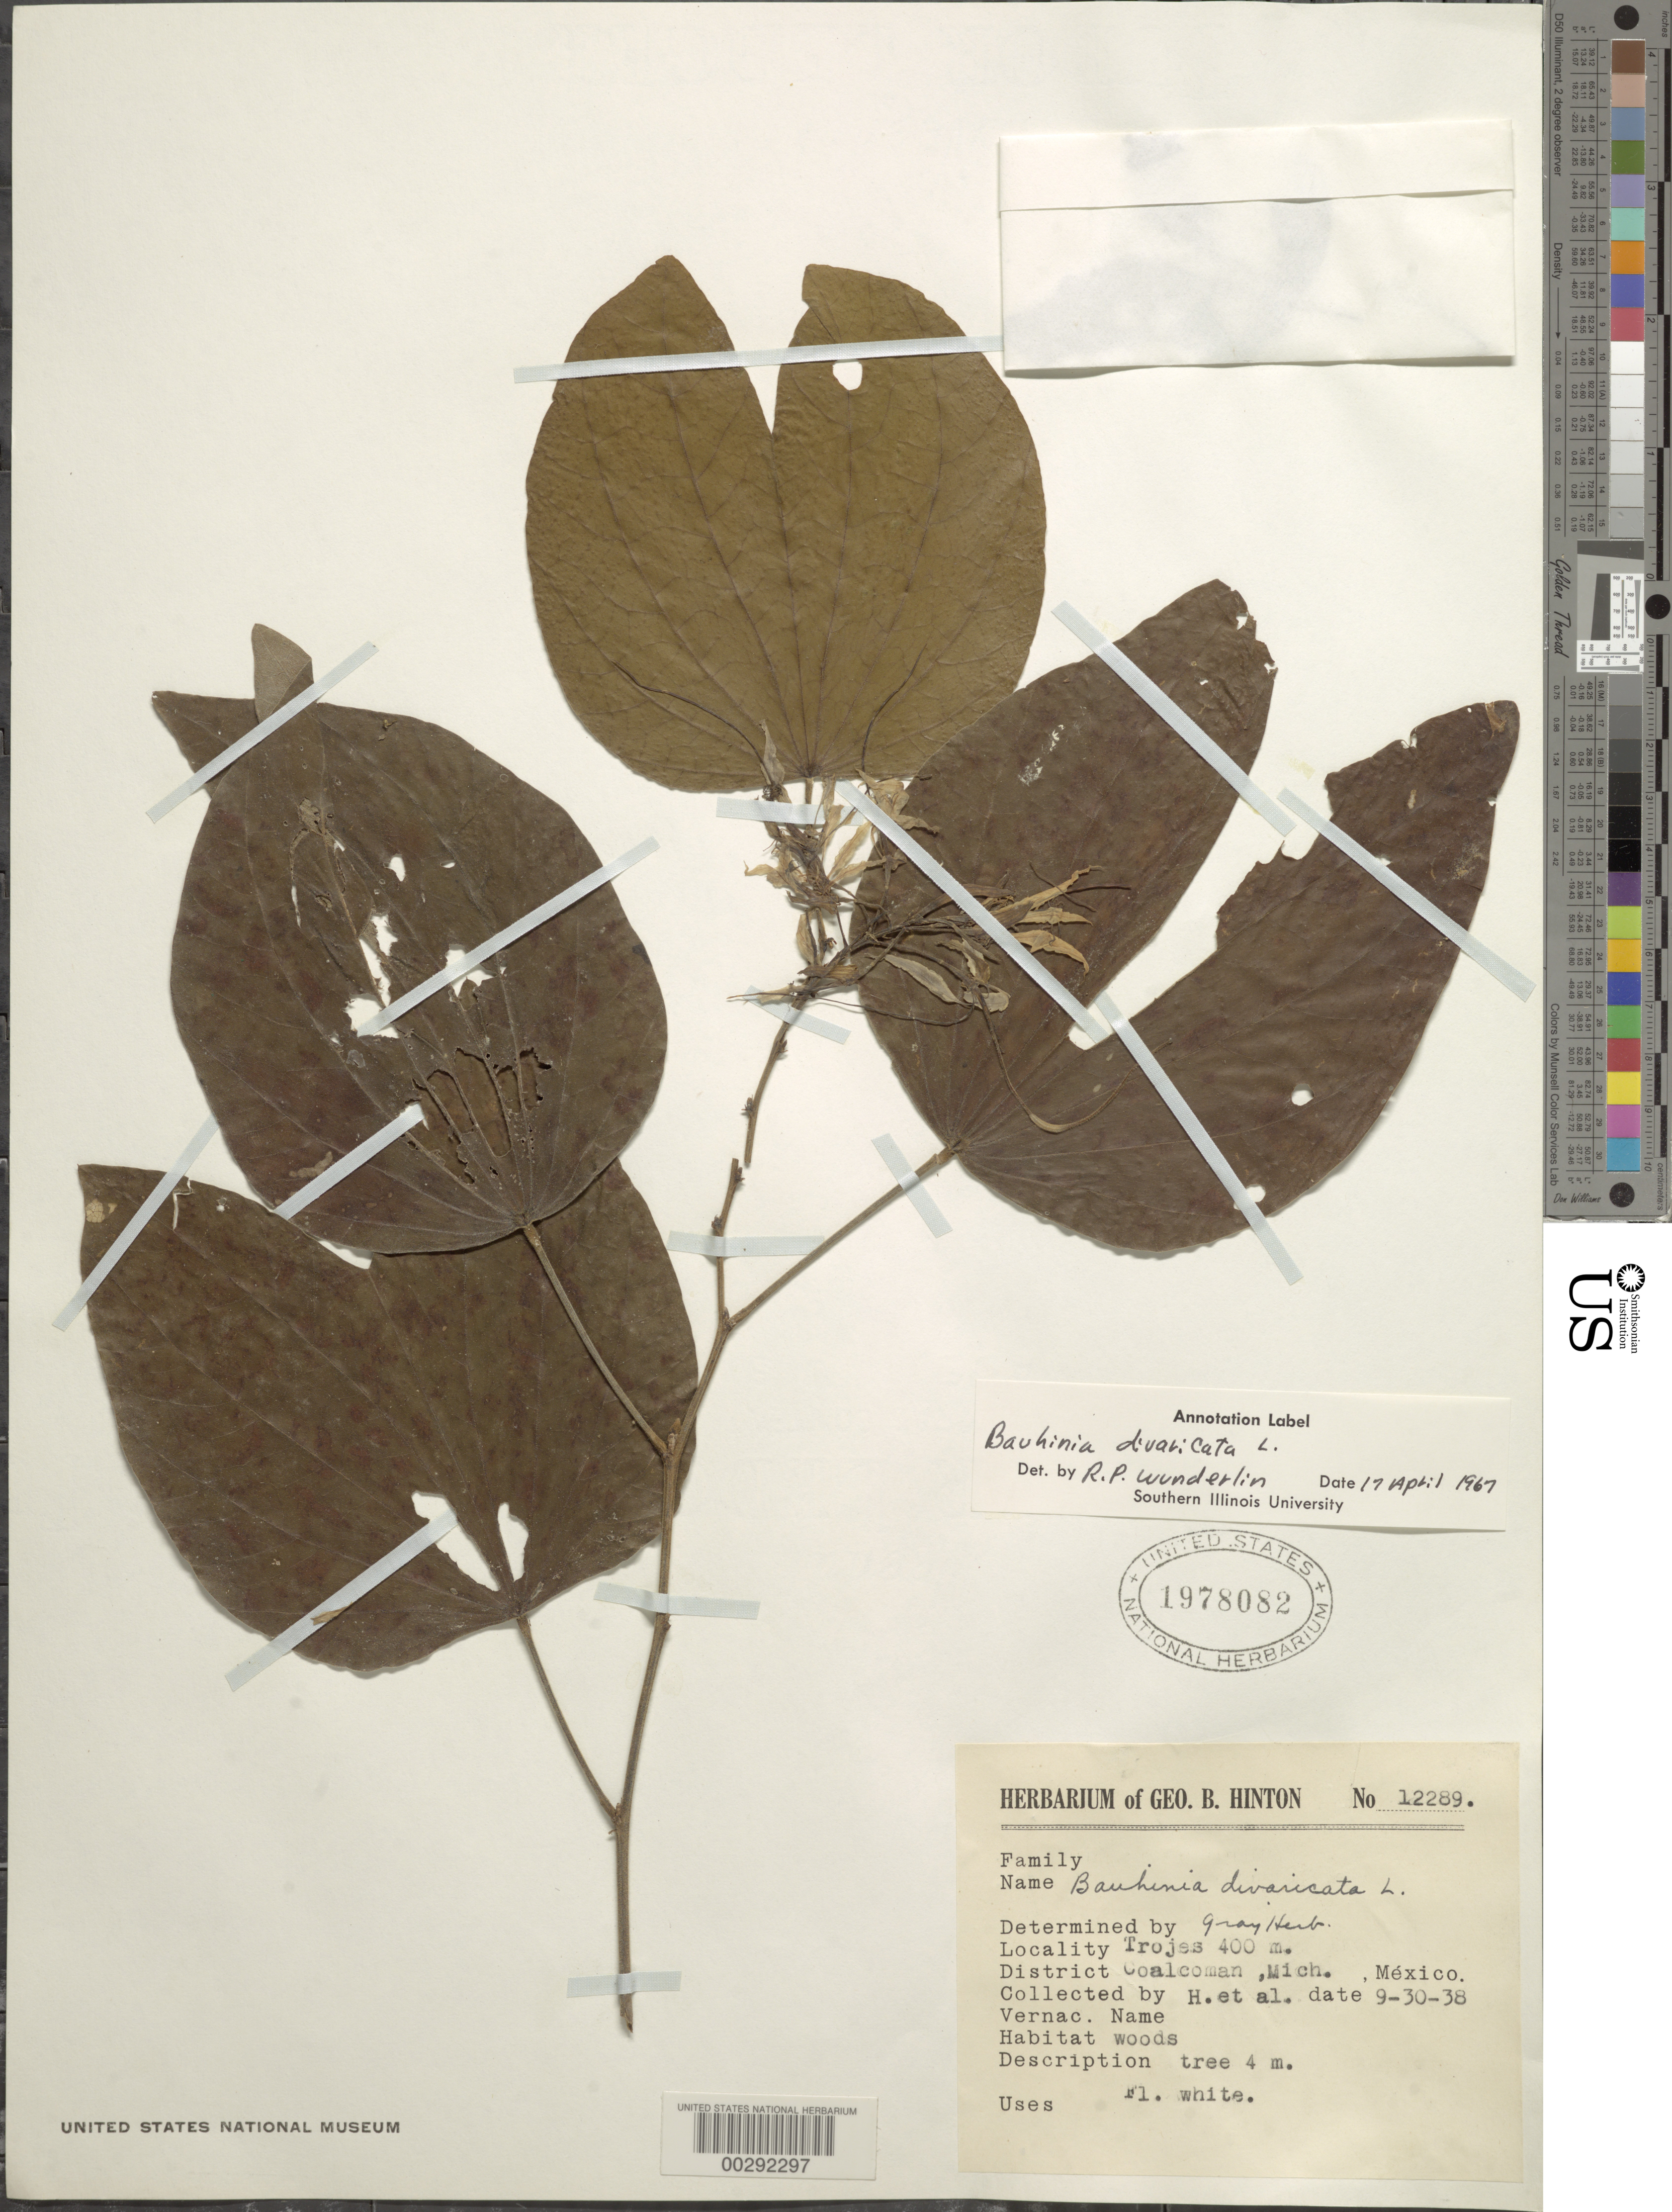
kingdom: Plantae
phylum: Tracheophyta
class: Magnoliopsida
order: Fabales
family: Fabaceae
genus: Bauhinia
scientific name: Bauhinia divaricata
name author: L.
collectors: G. B. Hinton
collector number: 12289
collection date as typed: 30 Sep 1938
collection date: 1938-09-30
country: Mexico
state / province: Michoacán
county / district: Coalcomán De Vazquez Pallares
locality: Coalcomán Mun. (?), Trojes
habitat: Woods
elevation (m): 400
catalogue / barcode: US 1978082